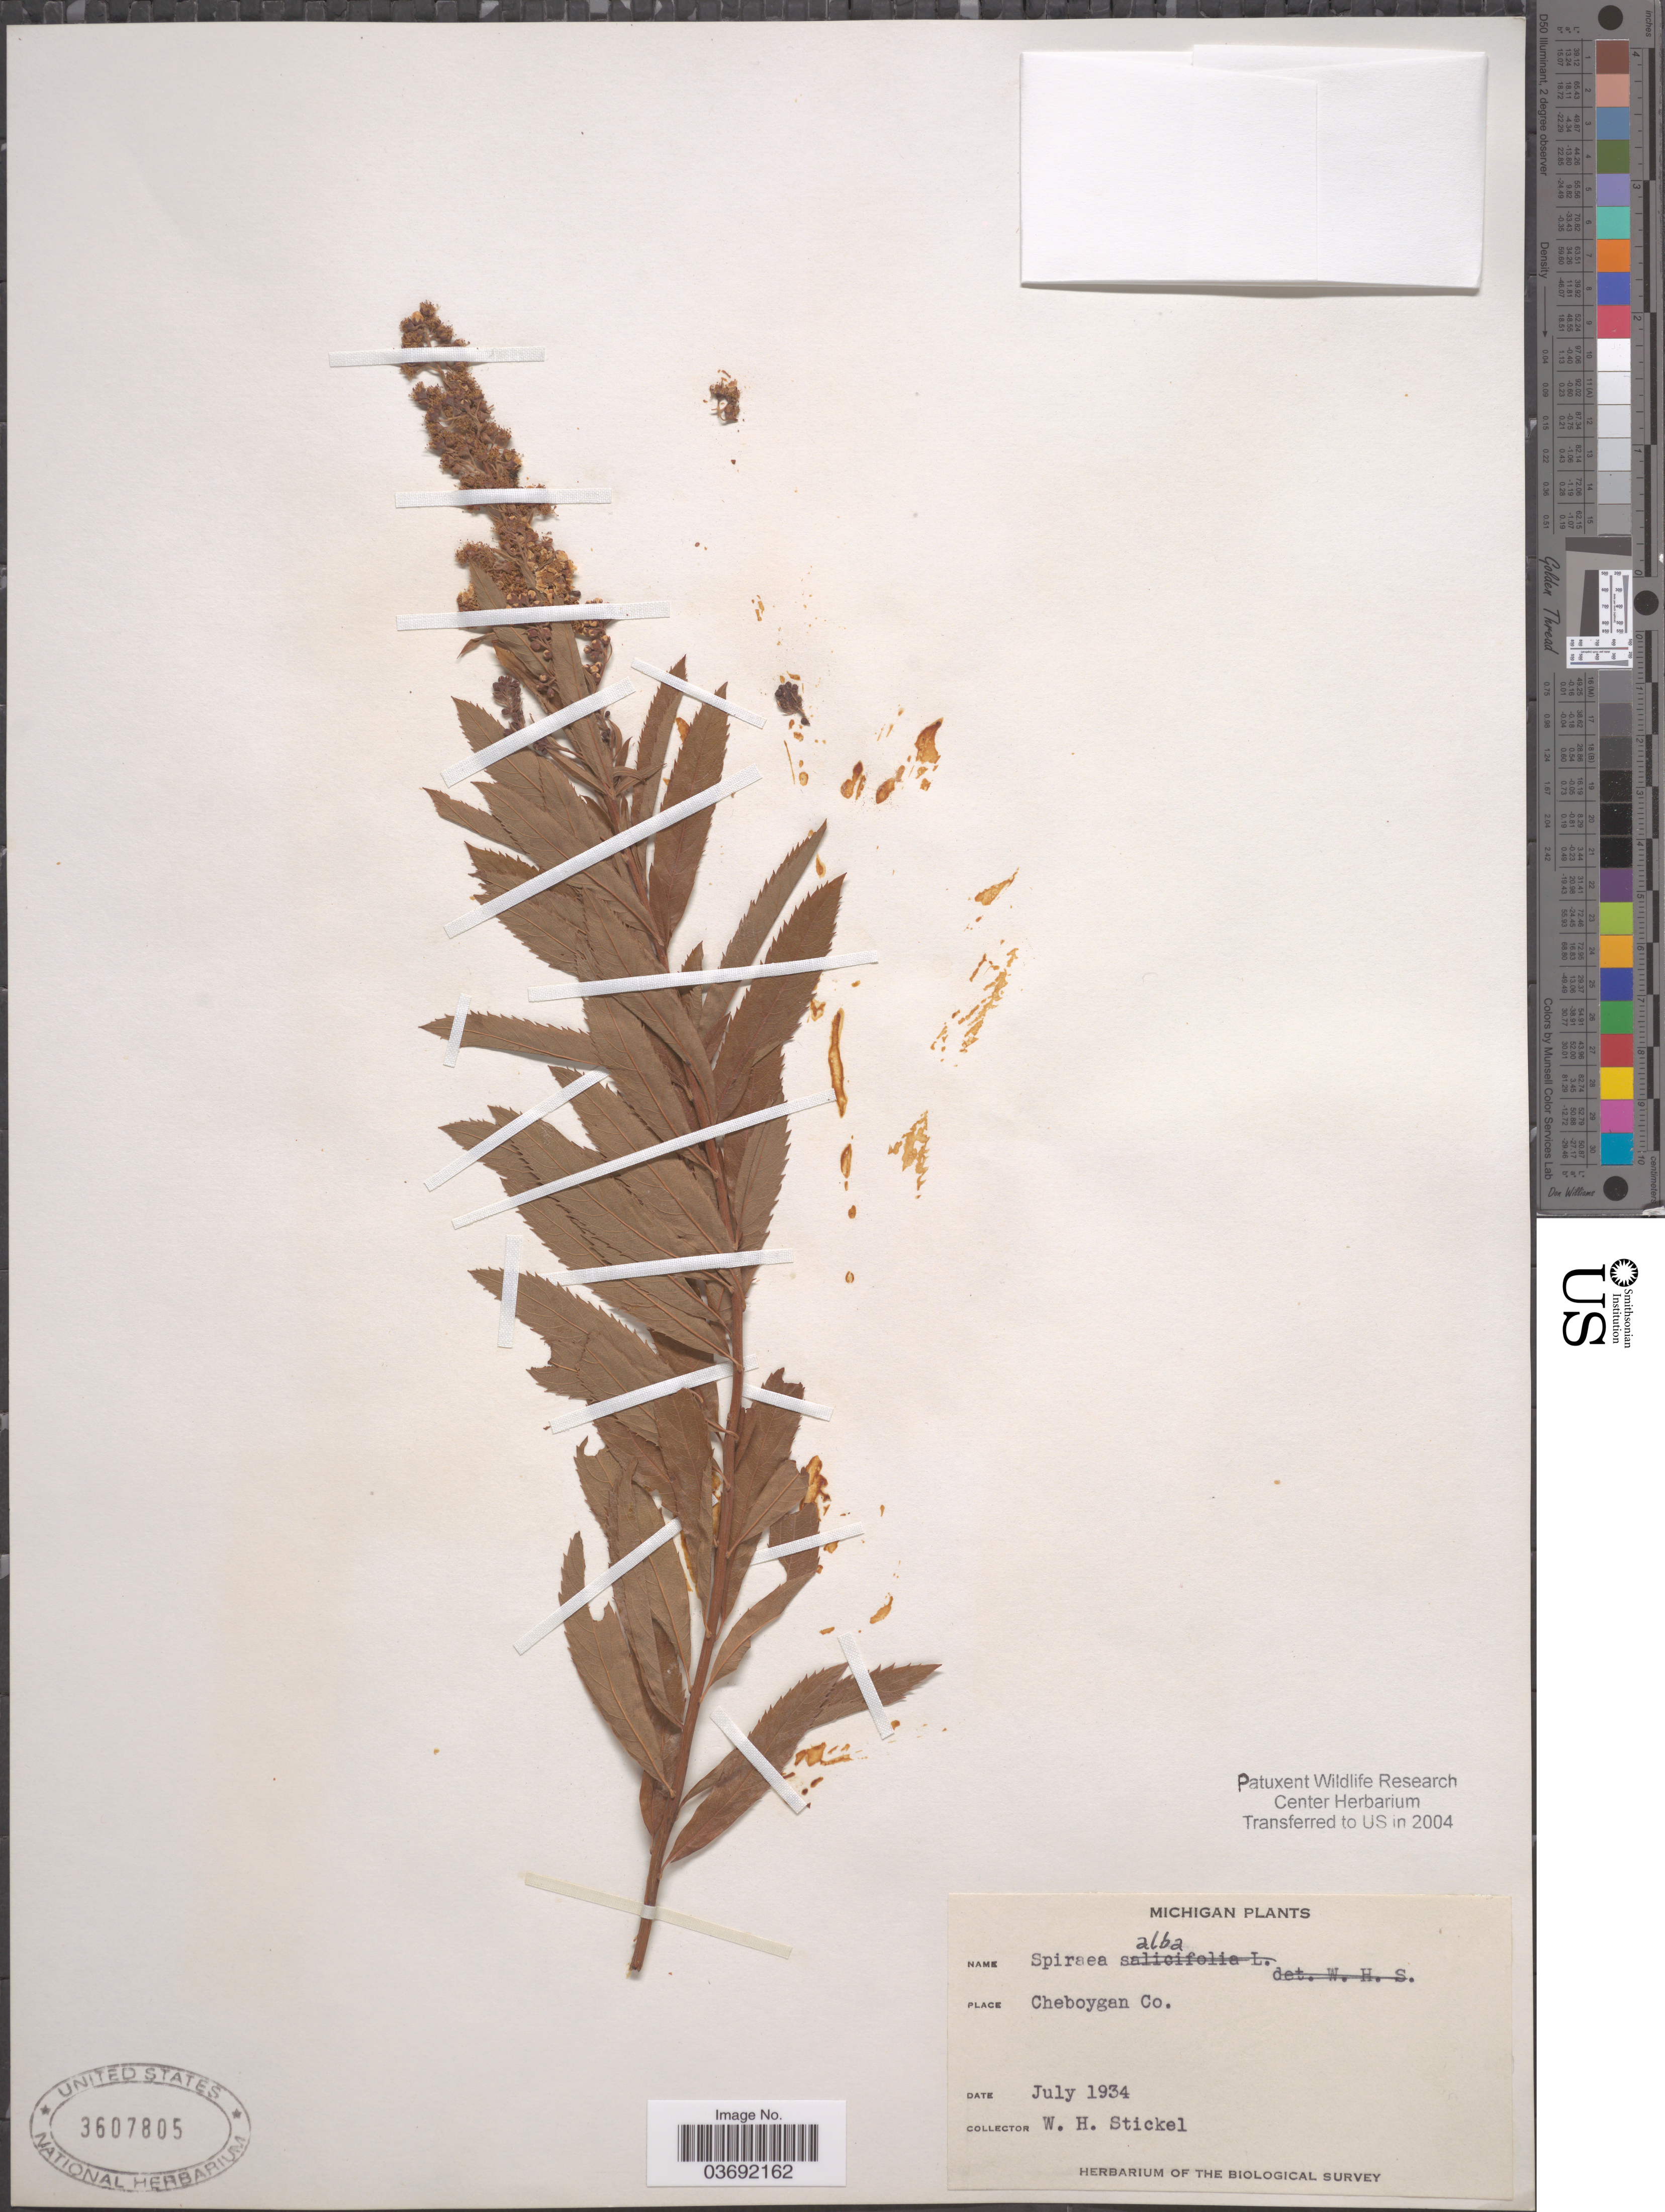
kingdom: Plantae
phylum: Tracheophyta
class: Magnoliopsida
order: Rosales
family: Rosaceae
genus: Spiraea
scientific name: Spiraea alba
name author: Du Roi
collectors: W. Stickel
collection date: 1934-07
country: United States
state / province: Michigan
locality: Cheboygan Co.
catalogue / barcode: US 3607805